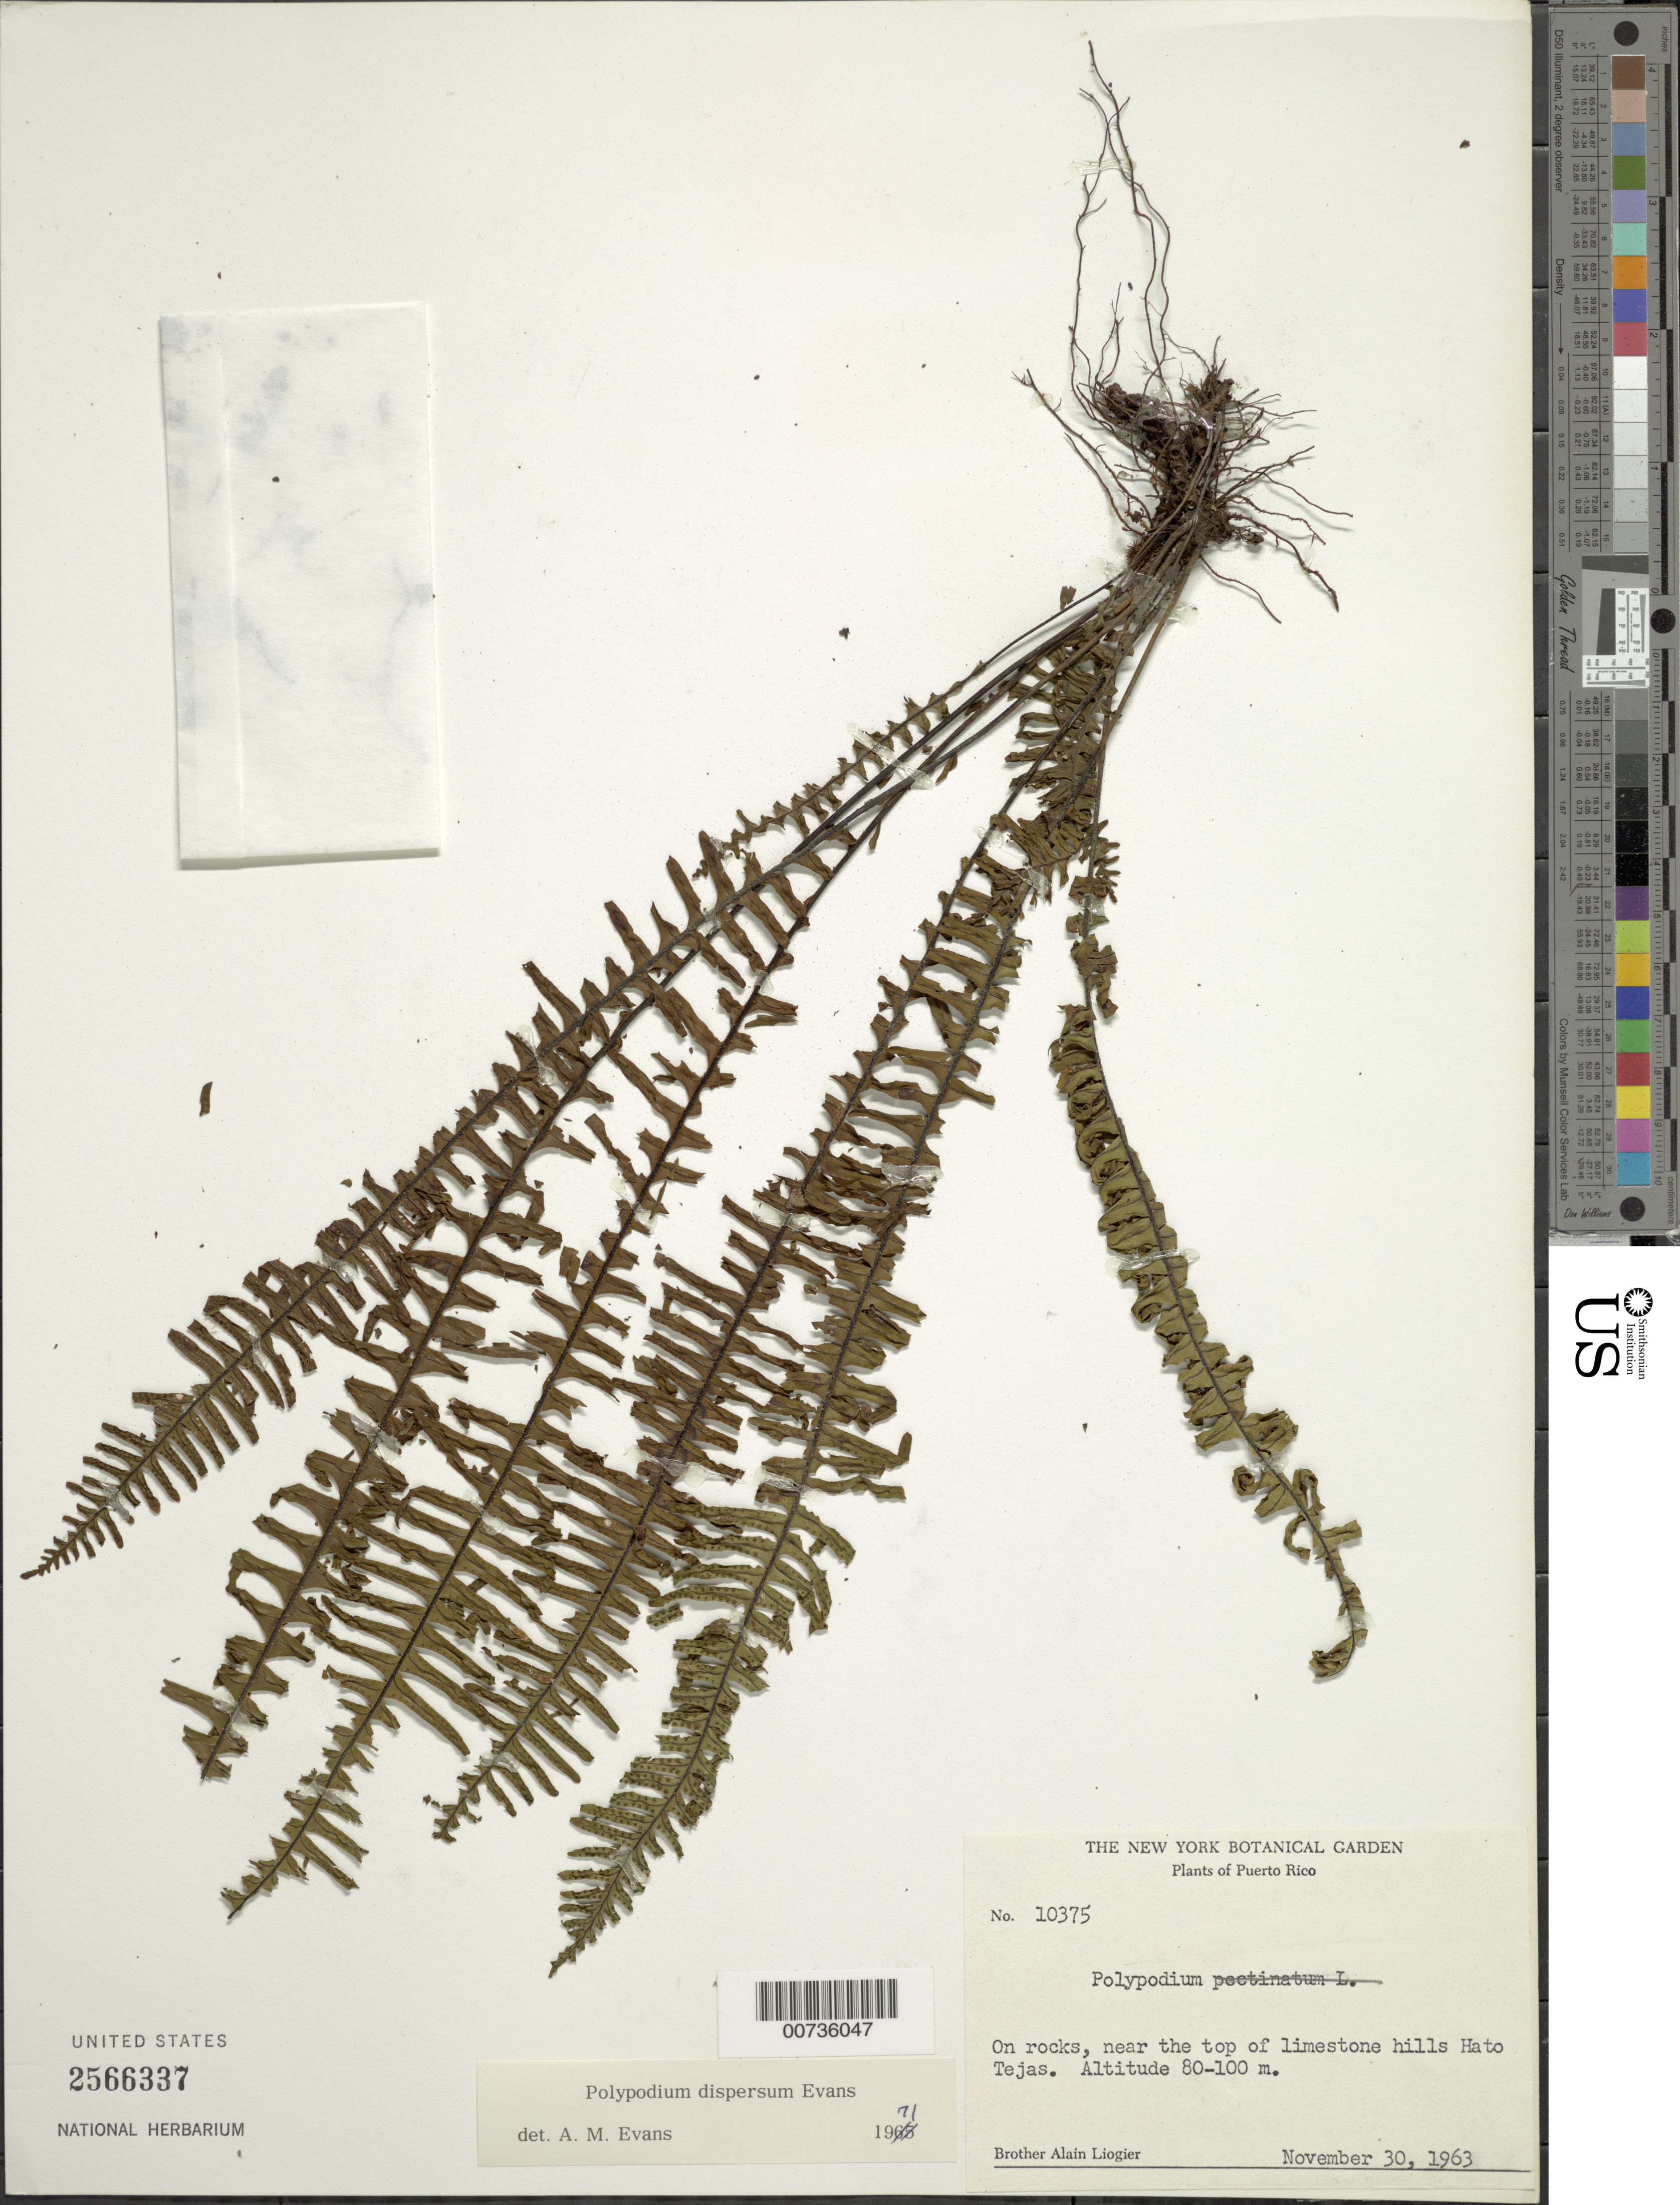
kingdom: Plantae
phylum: Tracheophyta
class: Polypodiopsida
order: Polypodiales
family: Polypodiaceae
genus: Pecluma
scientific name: Pecluma dispersa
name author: (A.M. Evans) M.G. Price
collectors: A. H. Liogier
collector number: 10375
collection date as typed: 30 Nov 1963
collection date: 1963-11-30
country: Puerto Rico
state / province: Bayamón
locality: Hato Tejas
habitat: On rocks, near top of limestone hills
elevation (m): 80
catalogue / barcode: US 2566337